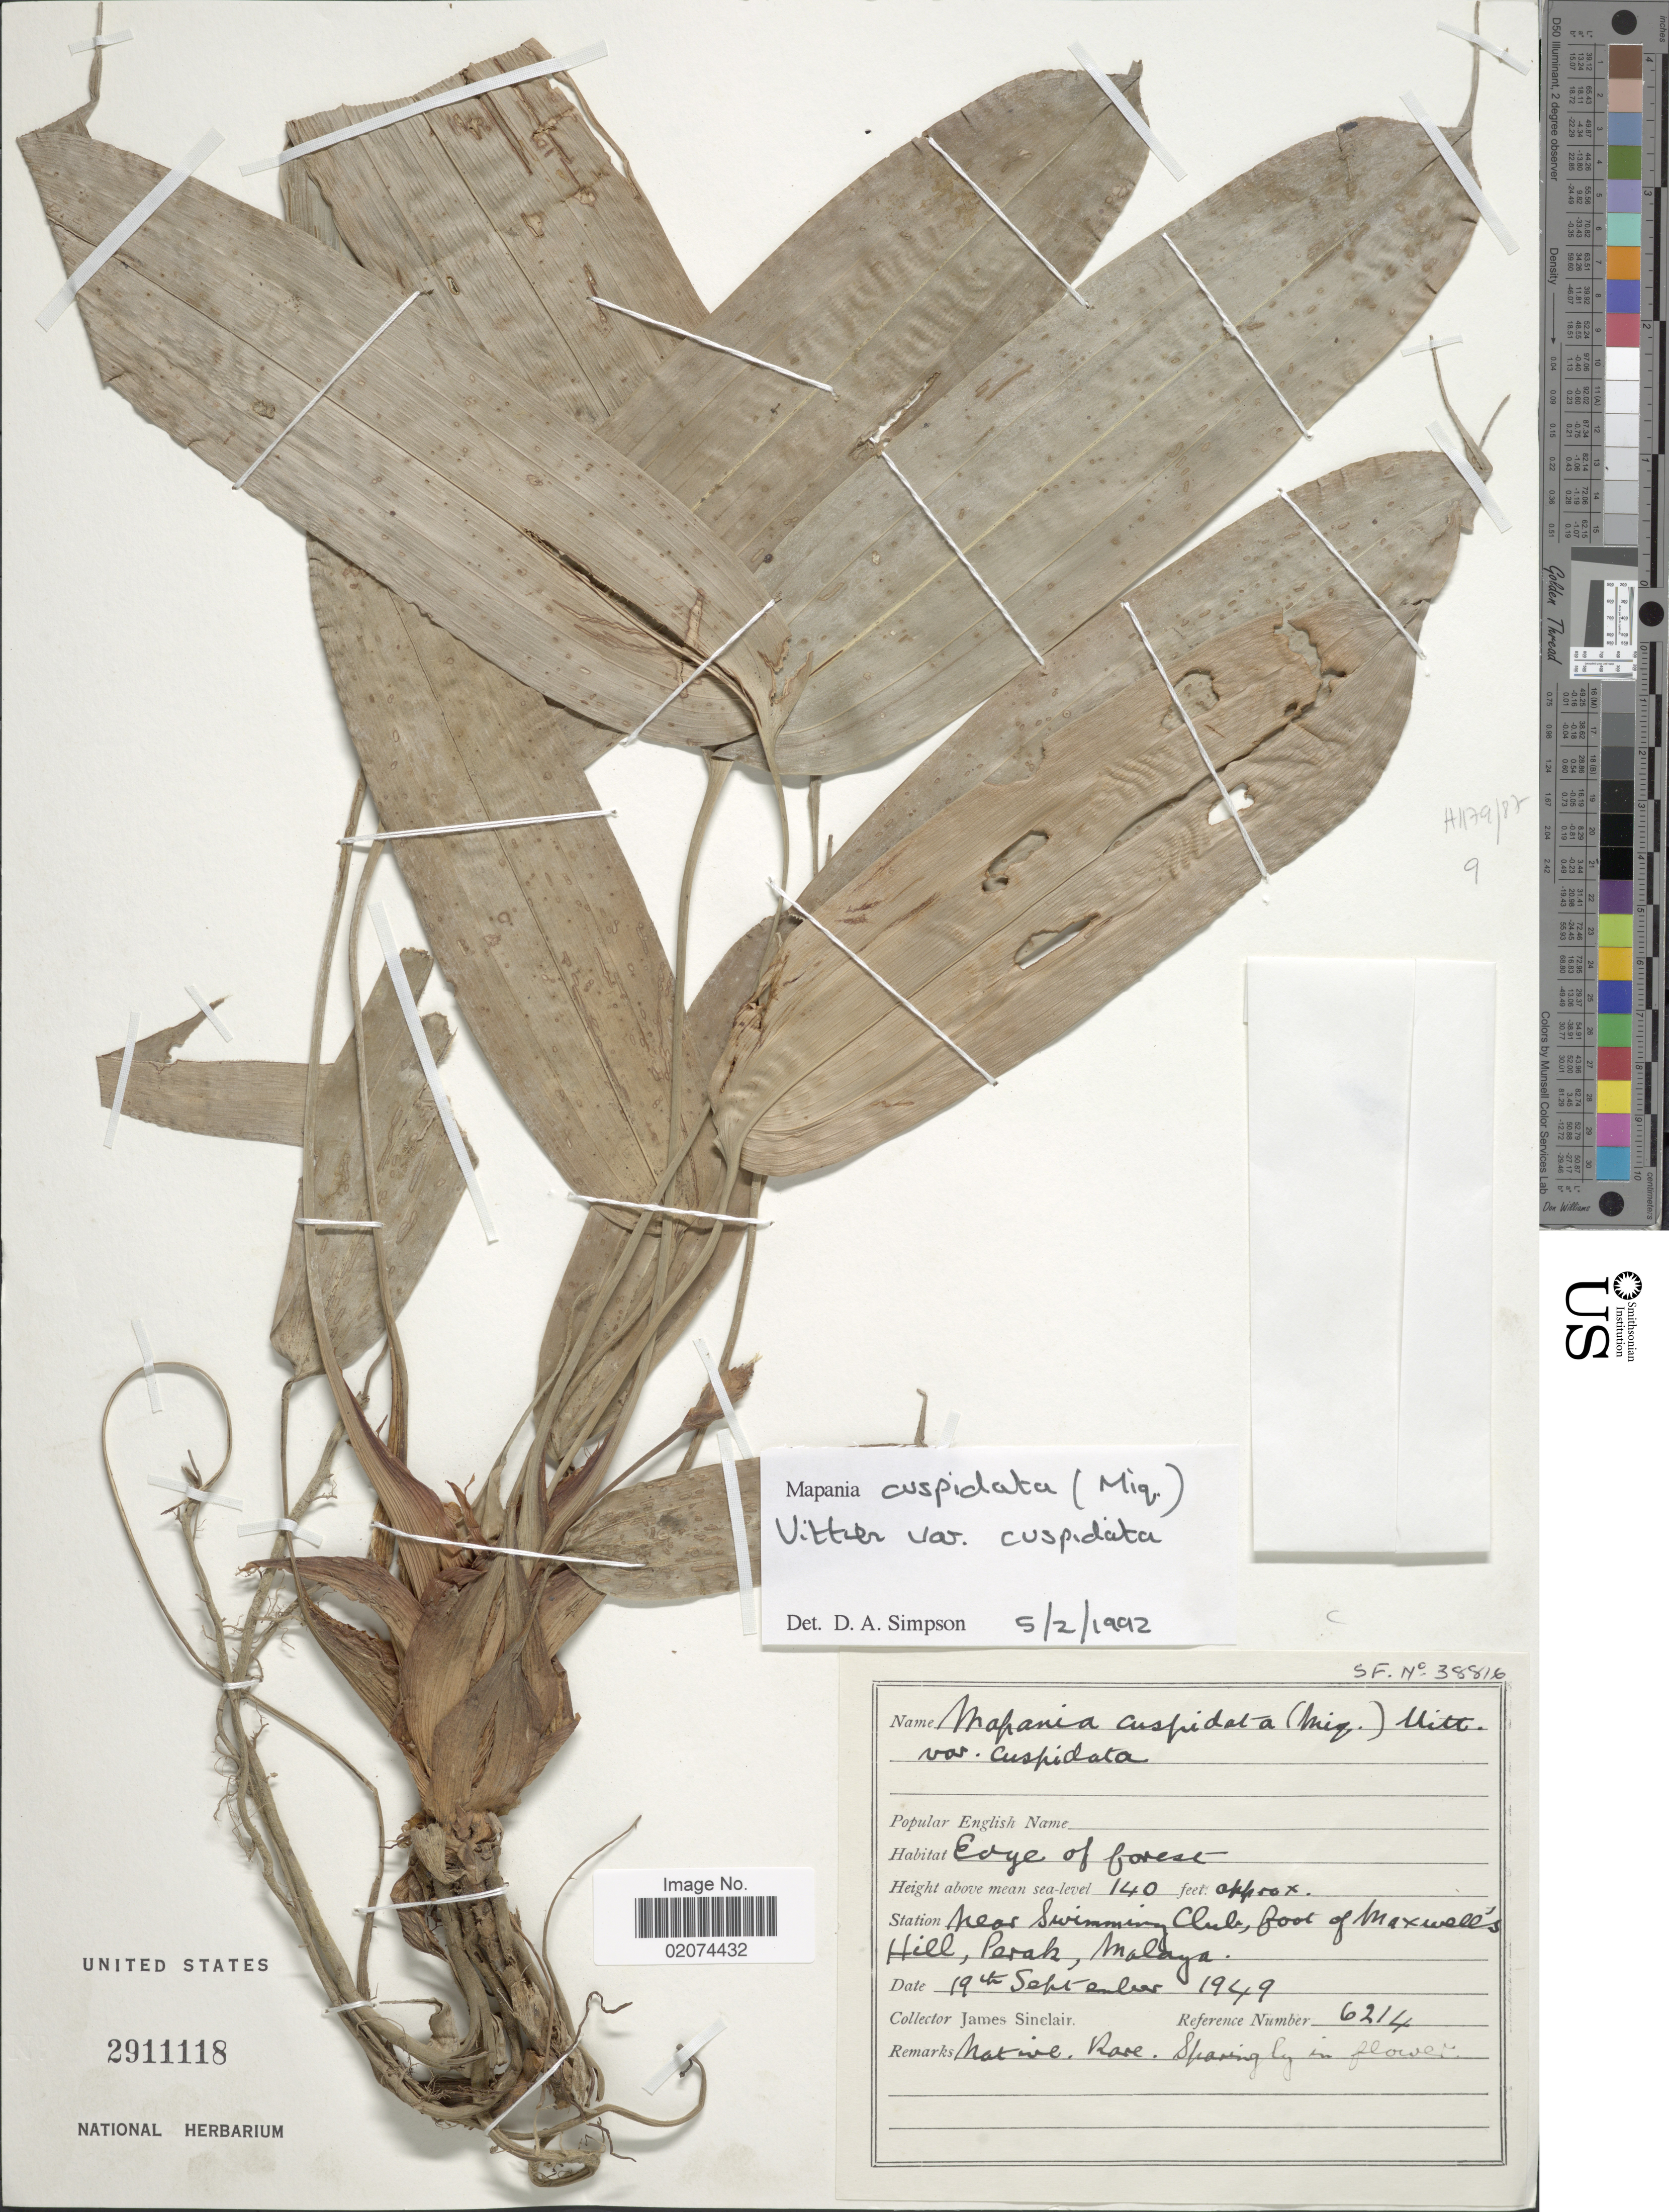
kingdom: Plantae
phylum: Tracheophyta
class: Liliopsida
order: Poales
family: Cyperaceae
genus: Mapania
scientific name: Mapania cuspidata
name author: (Miq.) Uittien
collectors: J. Sinclair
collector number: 6214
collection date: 1949-09-19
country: Malaysia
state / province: Perak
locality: Near Swimming Club, foot of Maxwell's Hill, Perak, Malaya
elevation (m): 43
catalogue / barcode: US 2911118